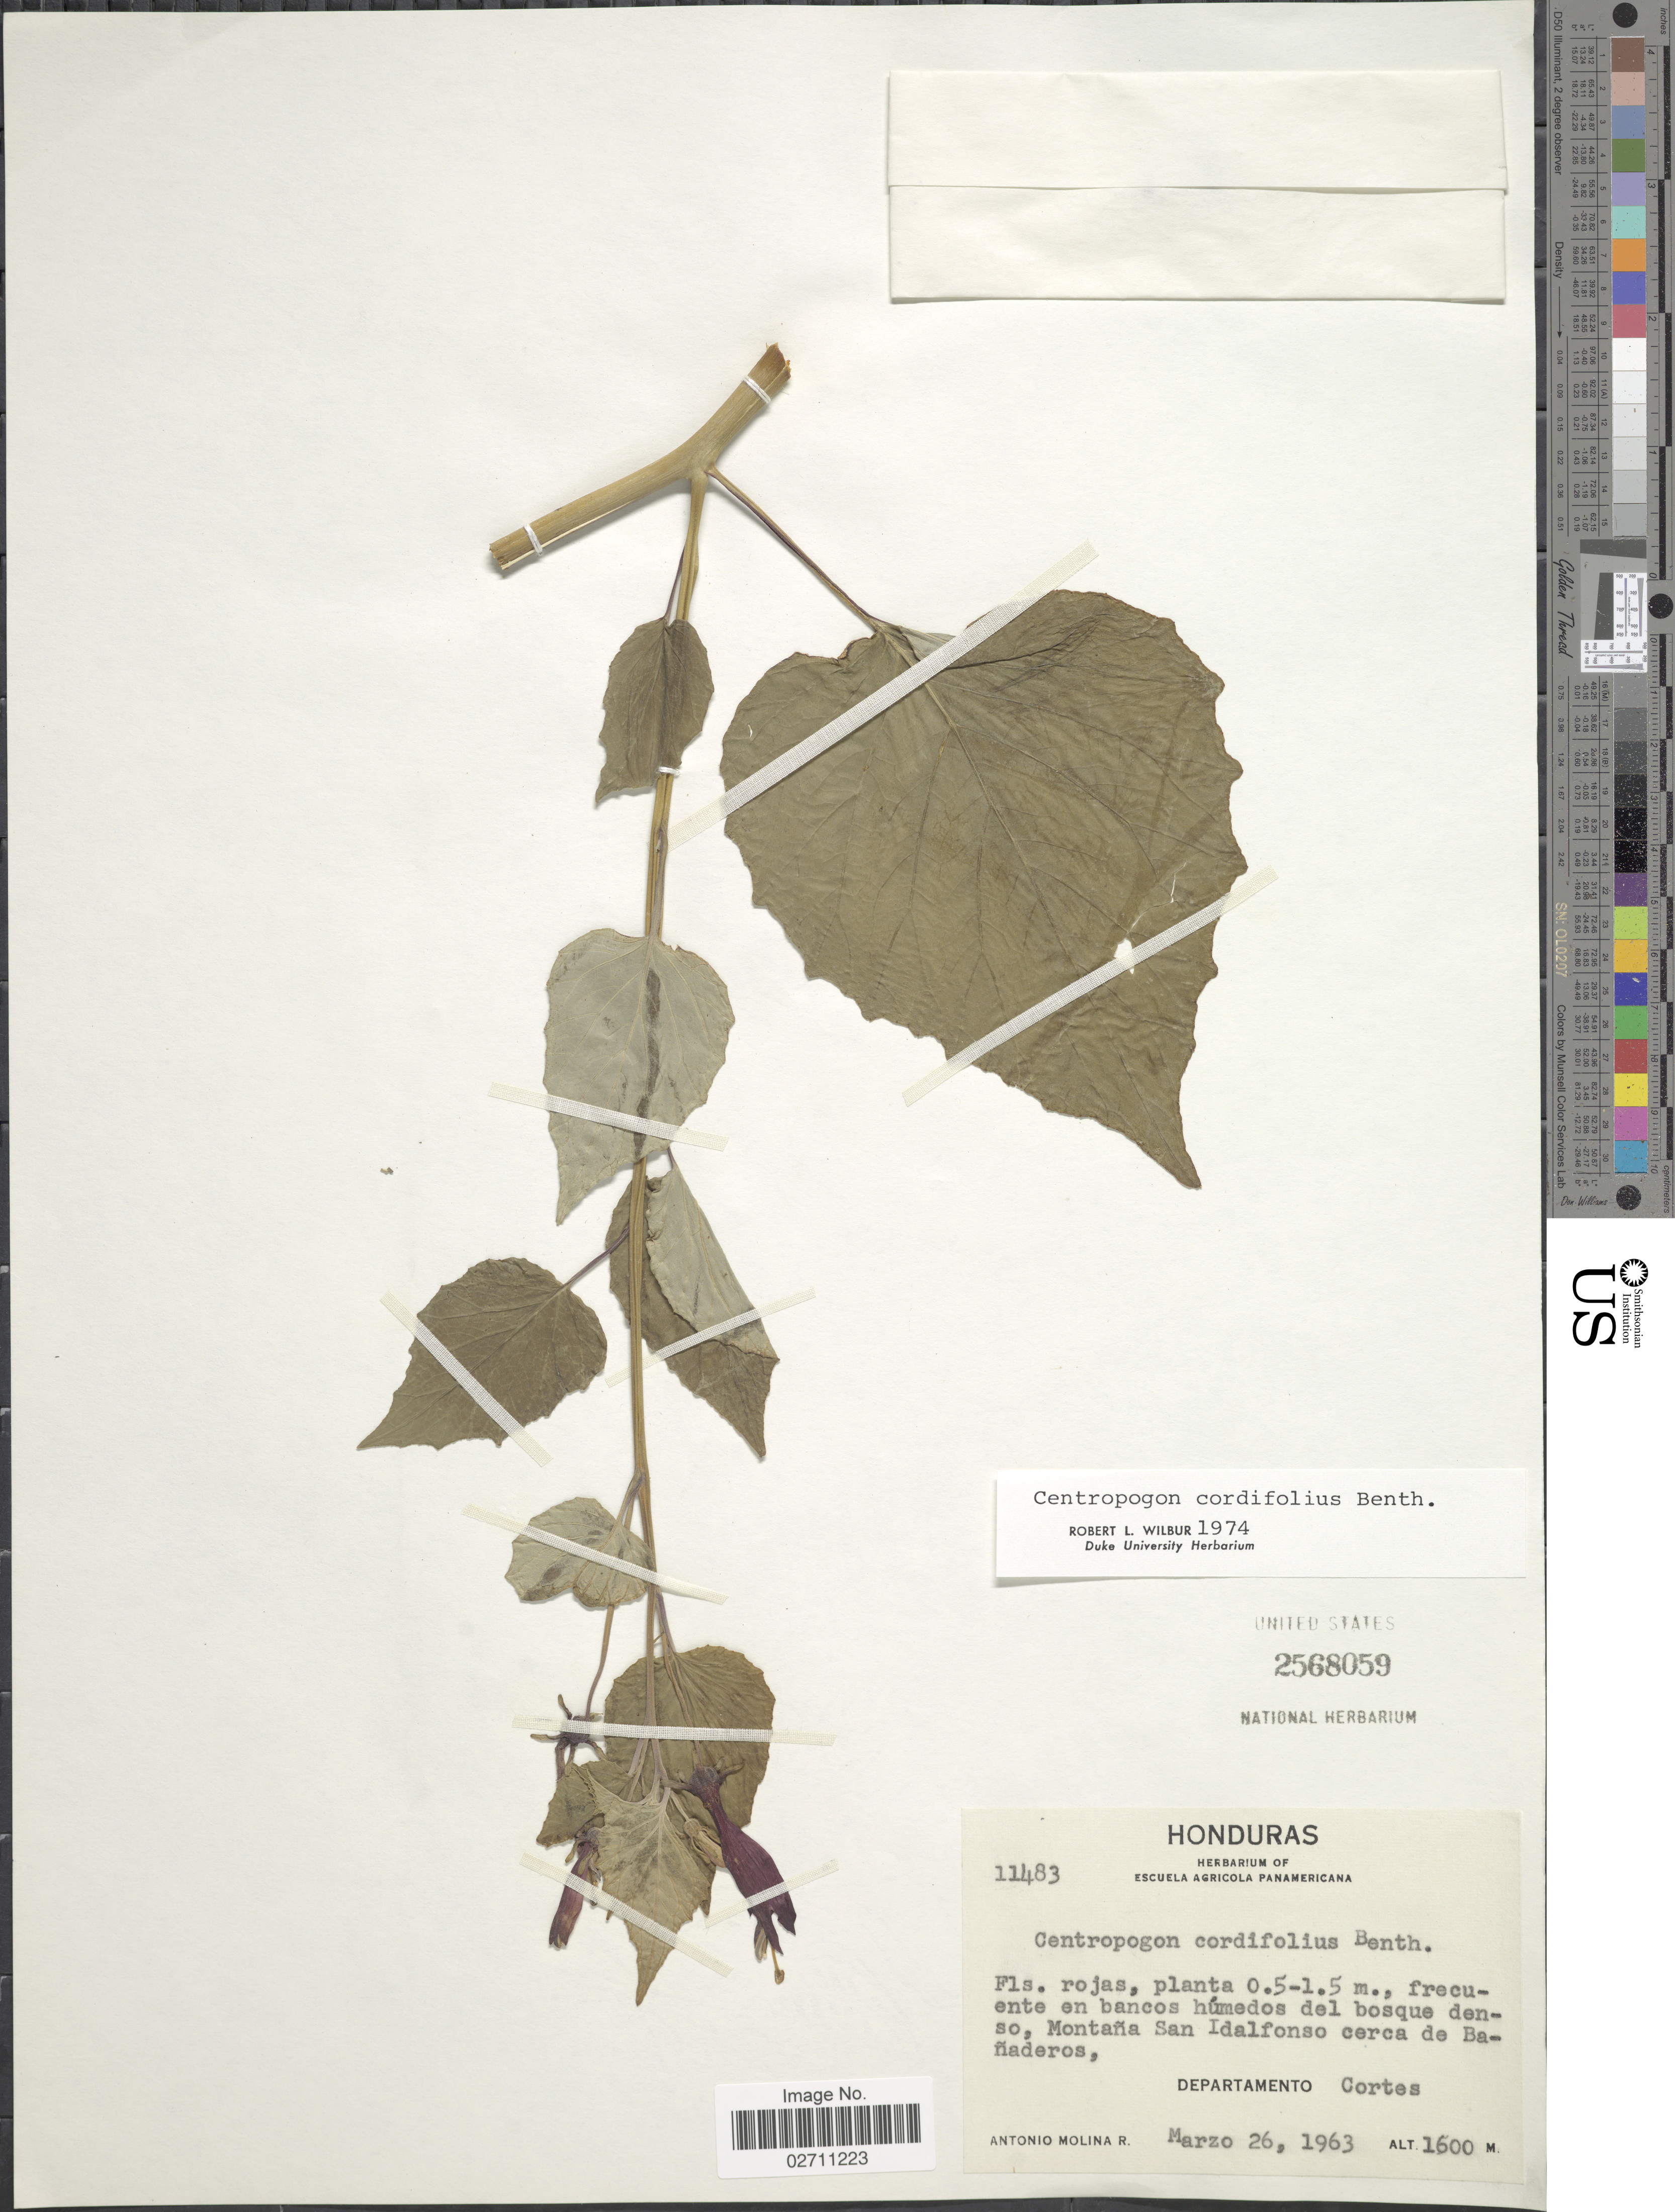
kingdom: Plantae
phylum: Tracheophyta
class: Magnoliopsida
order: Asterales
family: Campanulaceae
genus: Centropogon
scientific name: Centropogon cordifolius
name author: Benth.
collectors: A. Molina R.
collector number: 11483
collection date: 1963-03-26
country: Honduras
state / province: Cortés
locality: Frecuente en bancos humedos del bosque denso, Montana San Idalfonso cerca de Banaderos.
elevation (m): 1600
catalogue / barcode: US 2568059